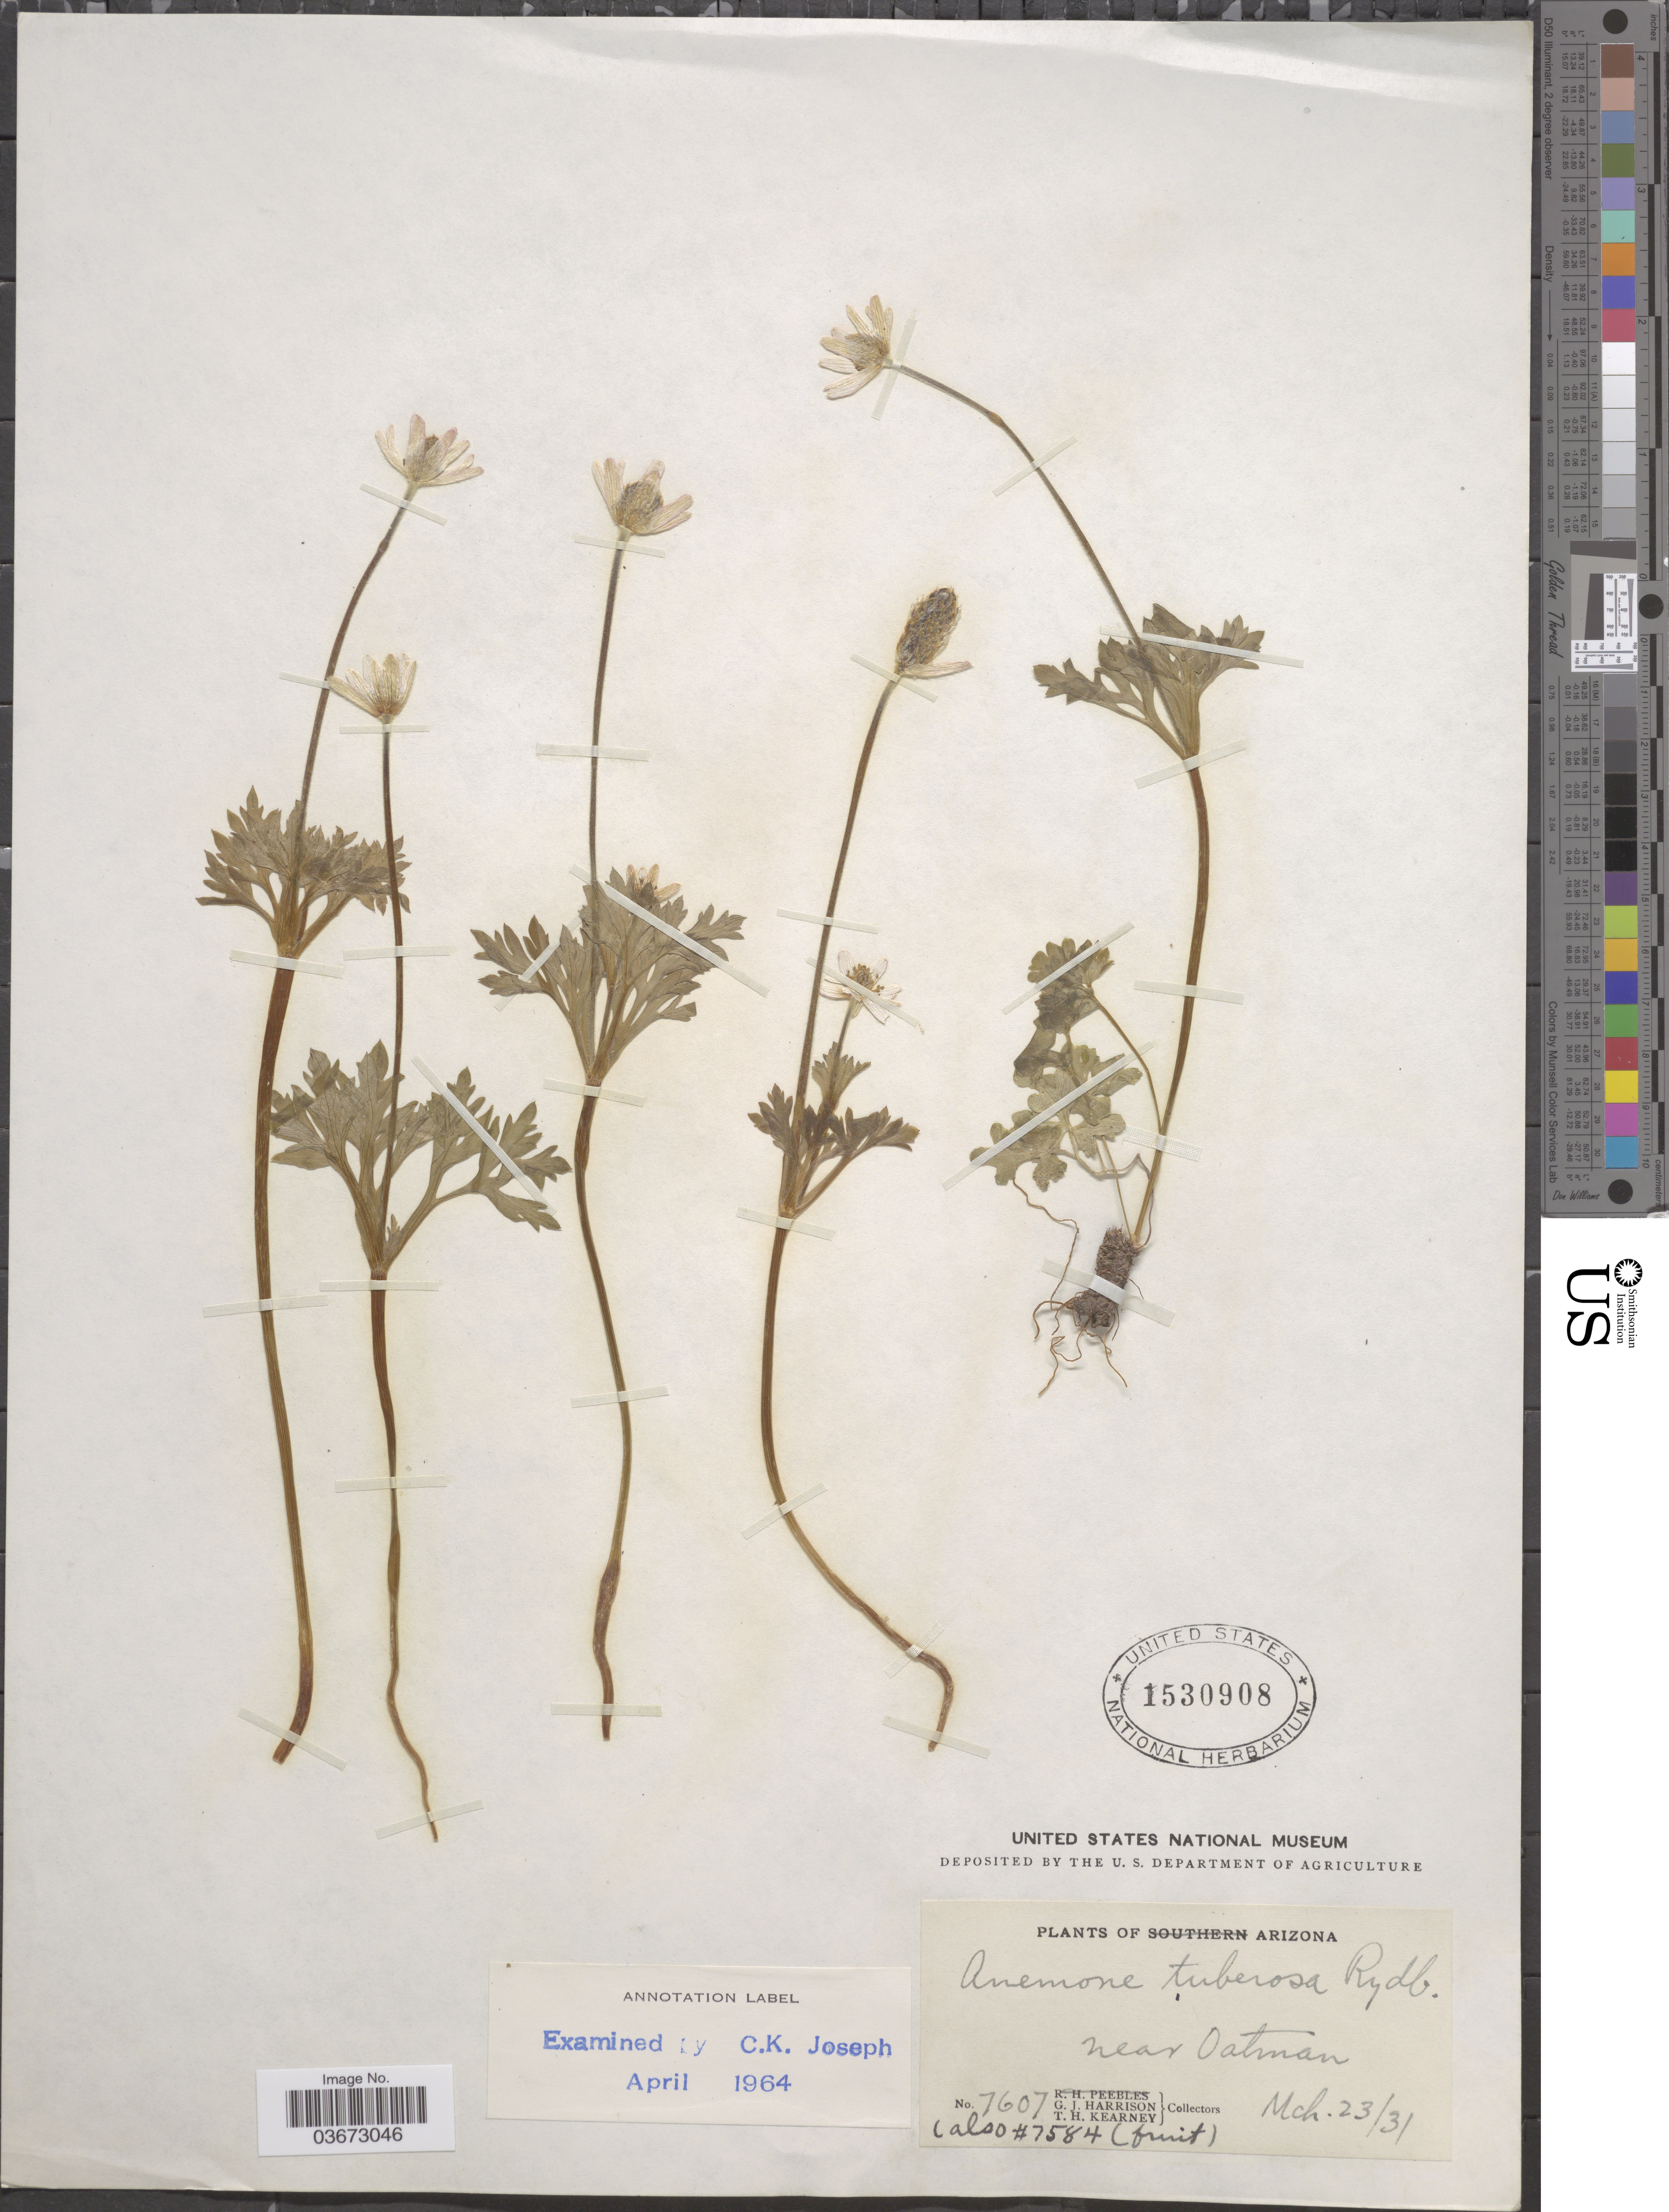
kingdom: Plantae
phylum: Tracheophyta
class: Magnoliopsida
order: Ranunculales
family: Ranunculaceae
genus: Anemone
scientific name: Anemone tuberosa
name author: Rydb.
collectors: G. J. Harrison & T. H. Kearney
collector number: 7607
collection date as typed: Transcribed d/m/y: 23/3/31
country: United States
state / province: Arizona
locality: Near Oatman.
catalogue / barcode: US 1530908